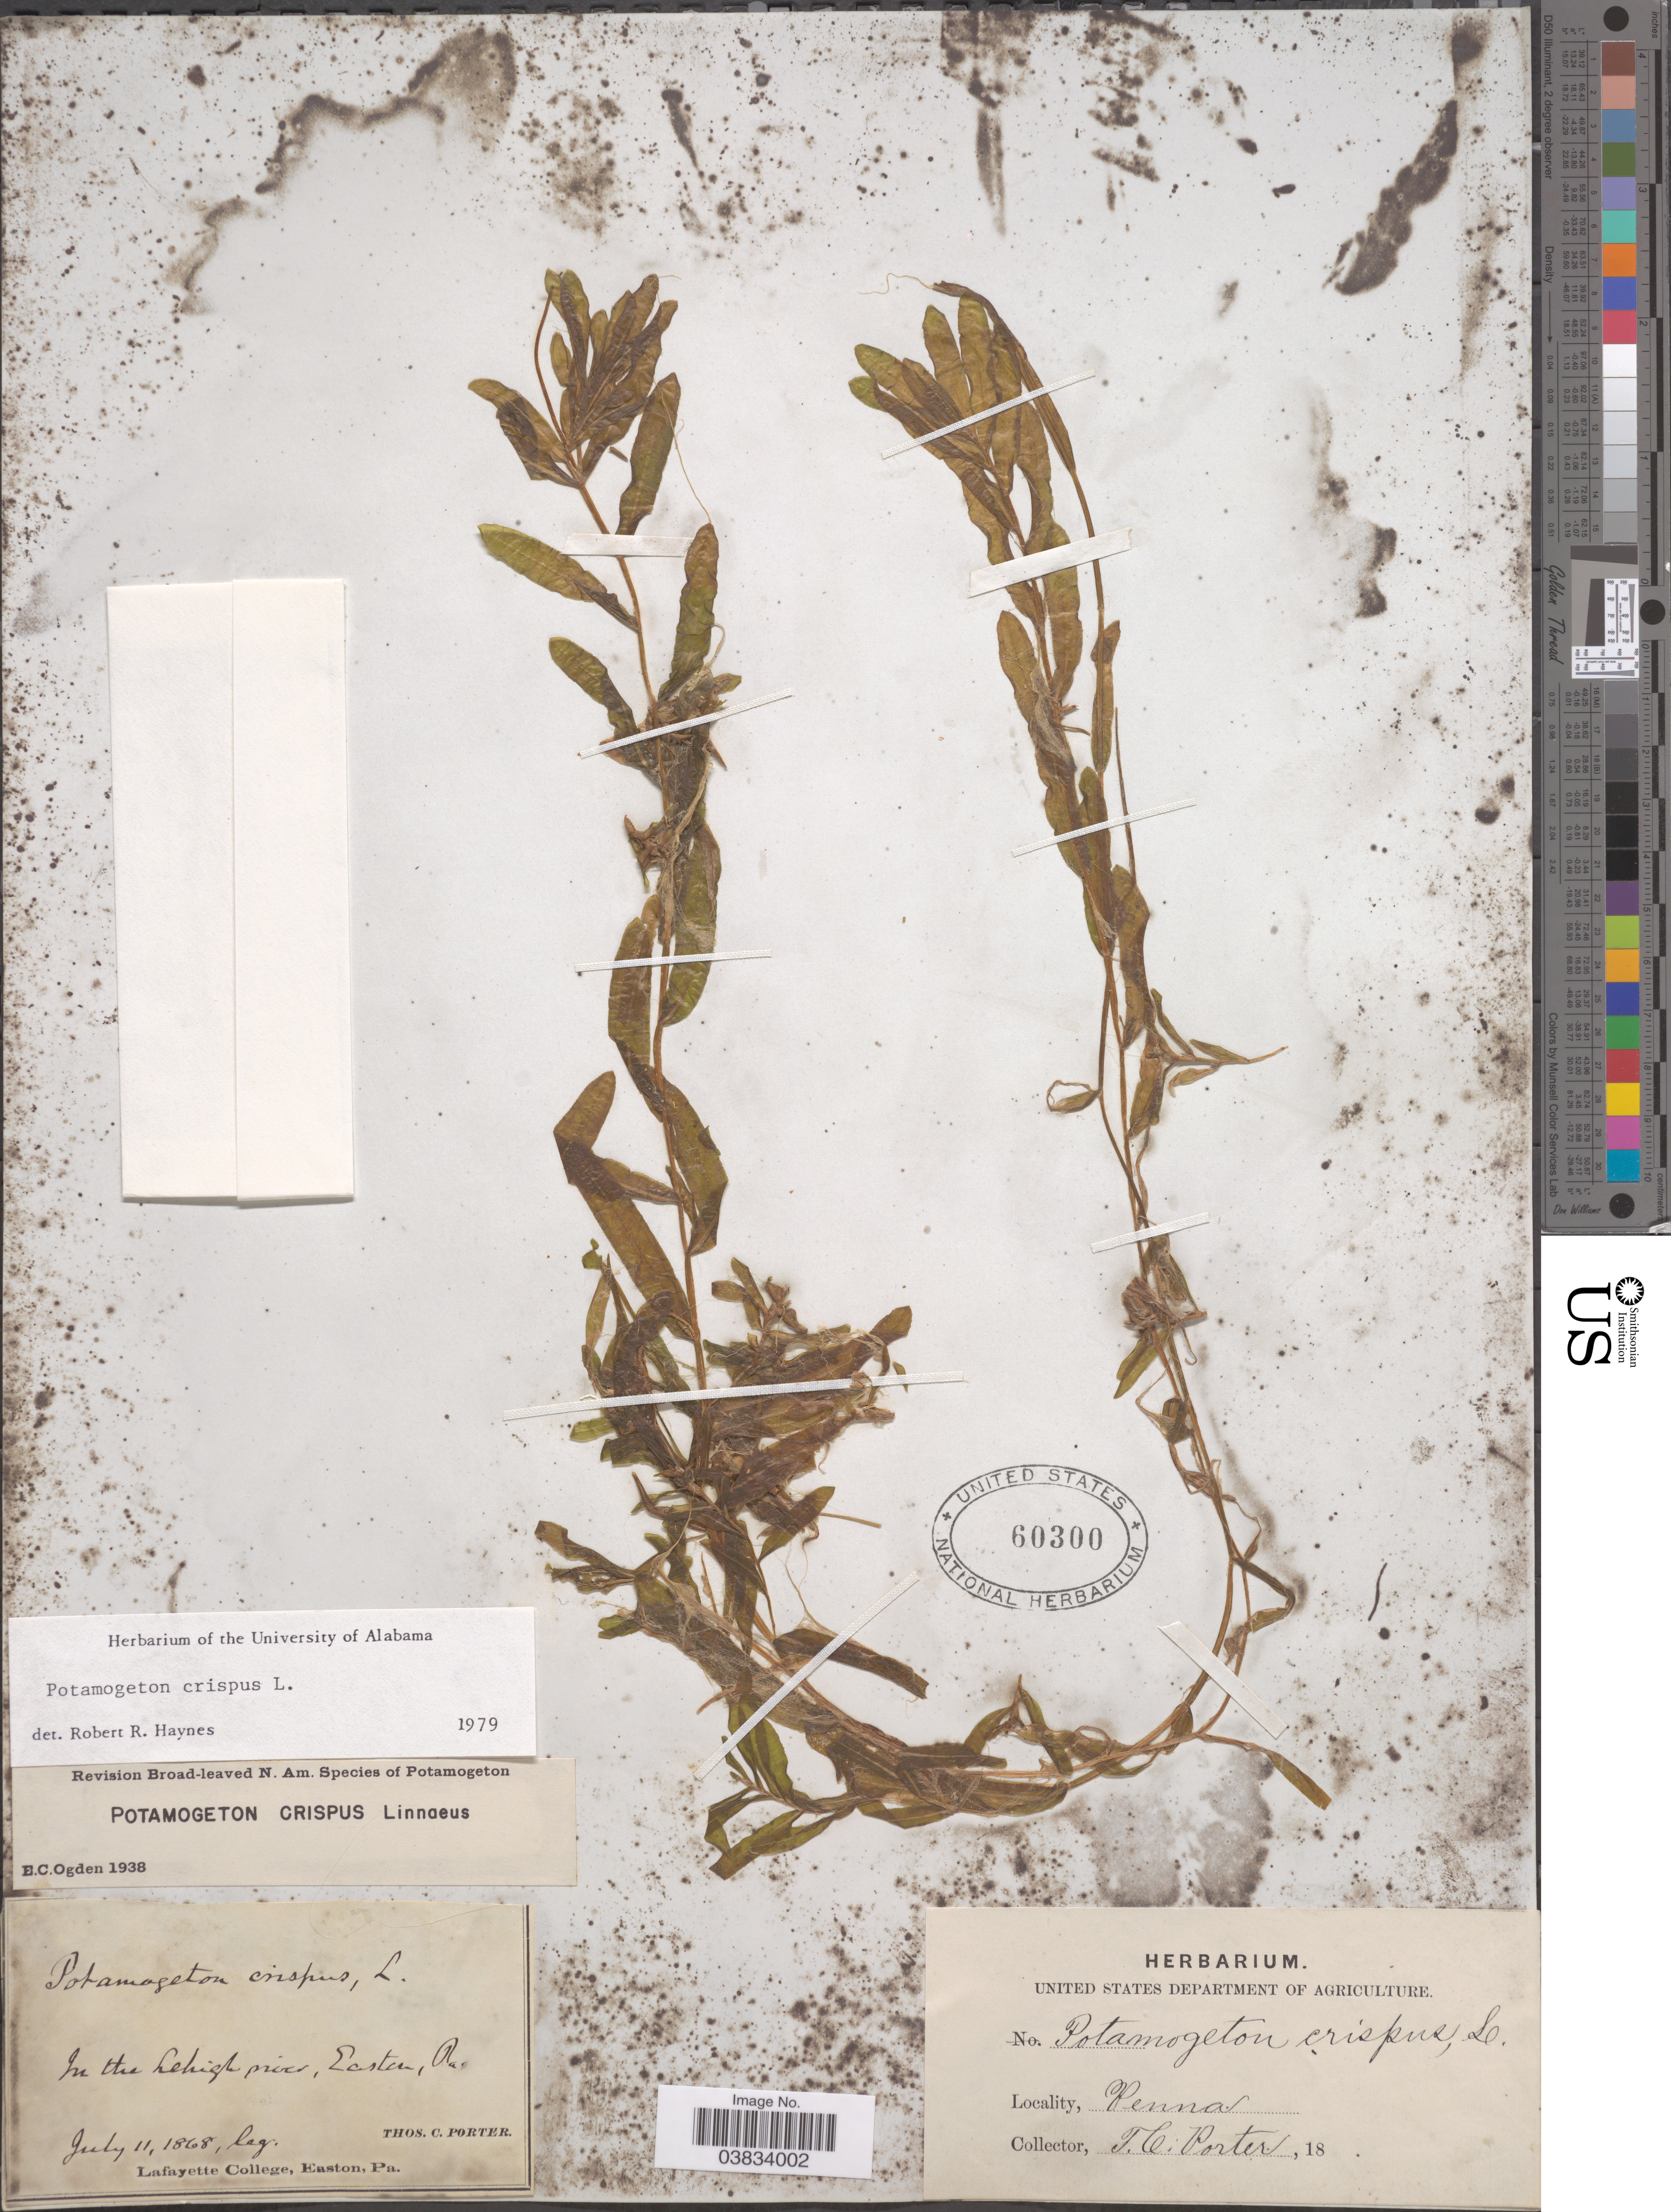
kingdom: Plantae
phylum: Tracheophyta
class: Liliopsida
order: Alismatales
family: Potamogetonaceae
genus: Potamogeton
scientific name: Potamogeton crispus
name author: L.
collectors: T. Porter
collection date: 1868-07-11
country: United States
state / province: Pennsylvania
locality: In the Lehigh river, Easton.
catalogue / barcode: US 60300